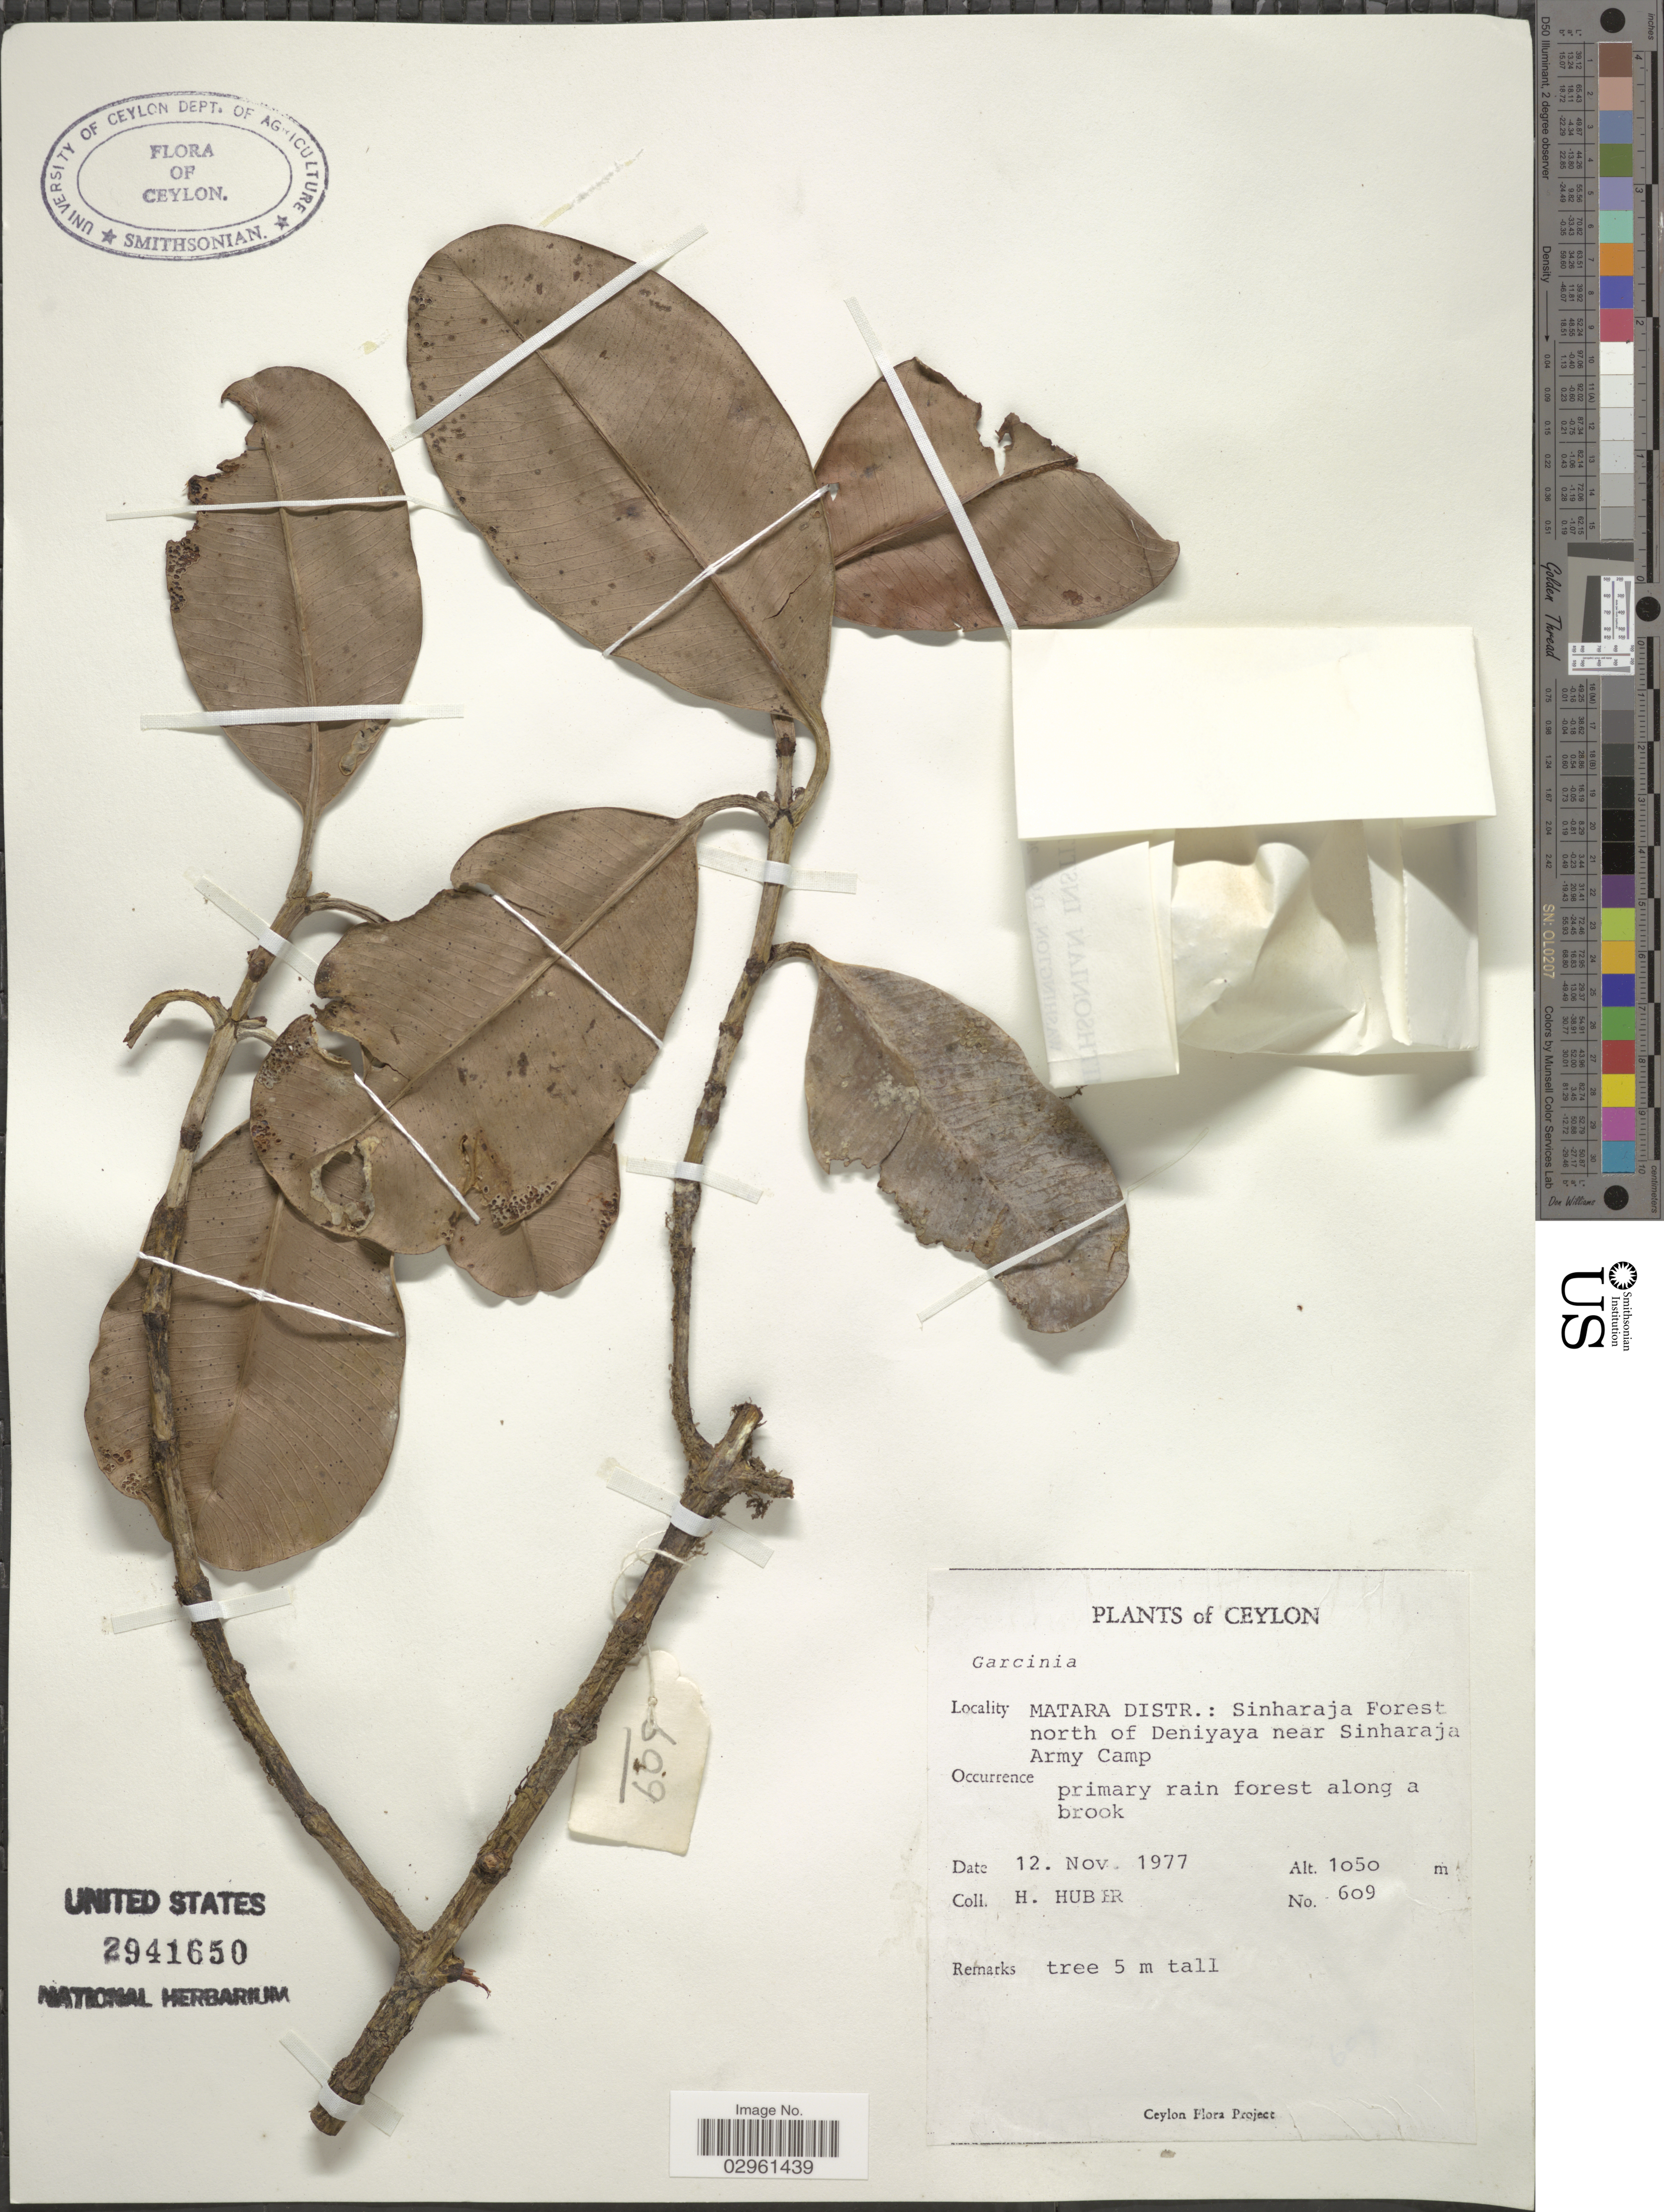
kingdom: Plantae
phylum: Tracheophyta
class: Magnoliopsida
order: Malpighiales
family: Clusiaceae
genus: Garcinia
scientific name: Garcinia sp.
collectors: H. Huber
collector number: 609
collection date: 1977-11-12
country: Sri Lanka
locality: Ceylon. Matara Distr.: Sinharaja Forest north of Deniyaya near Sinharaja Army Camp.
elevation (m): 1050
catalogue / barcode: US 2941650